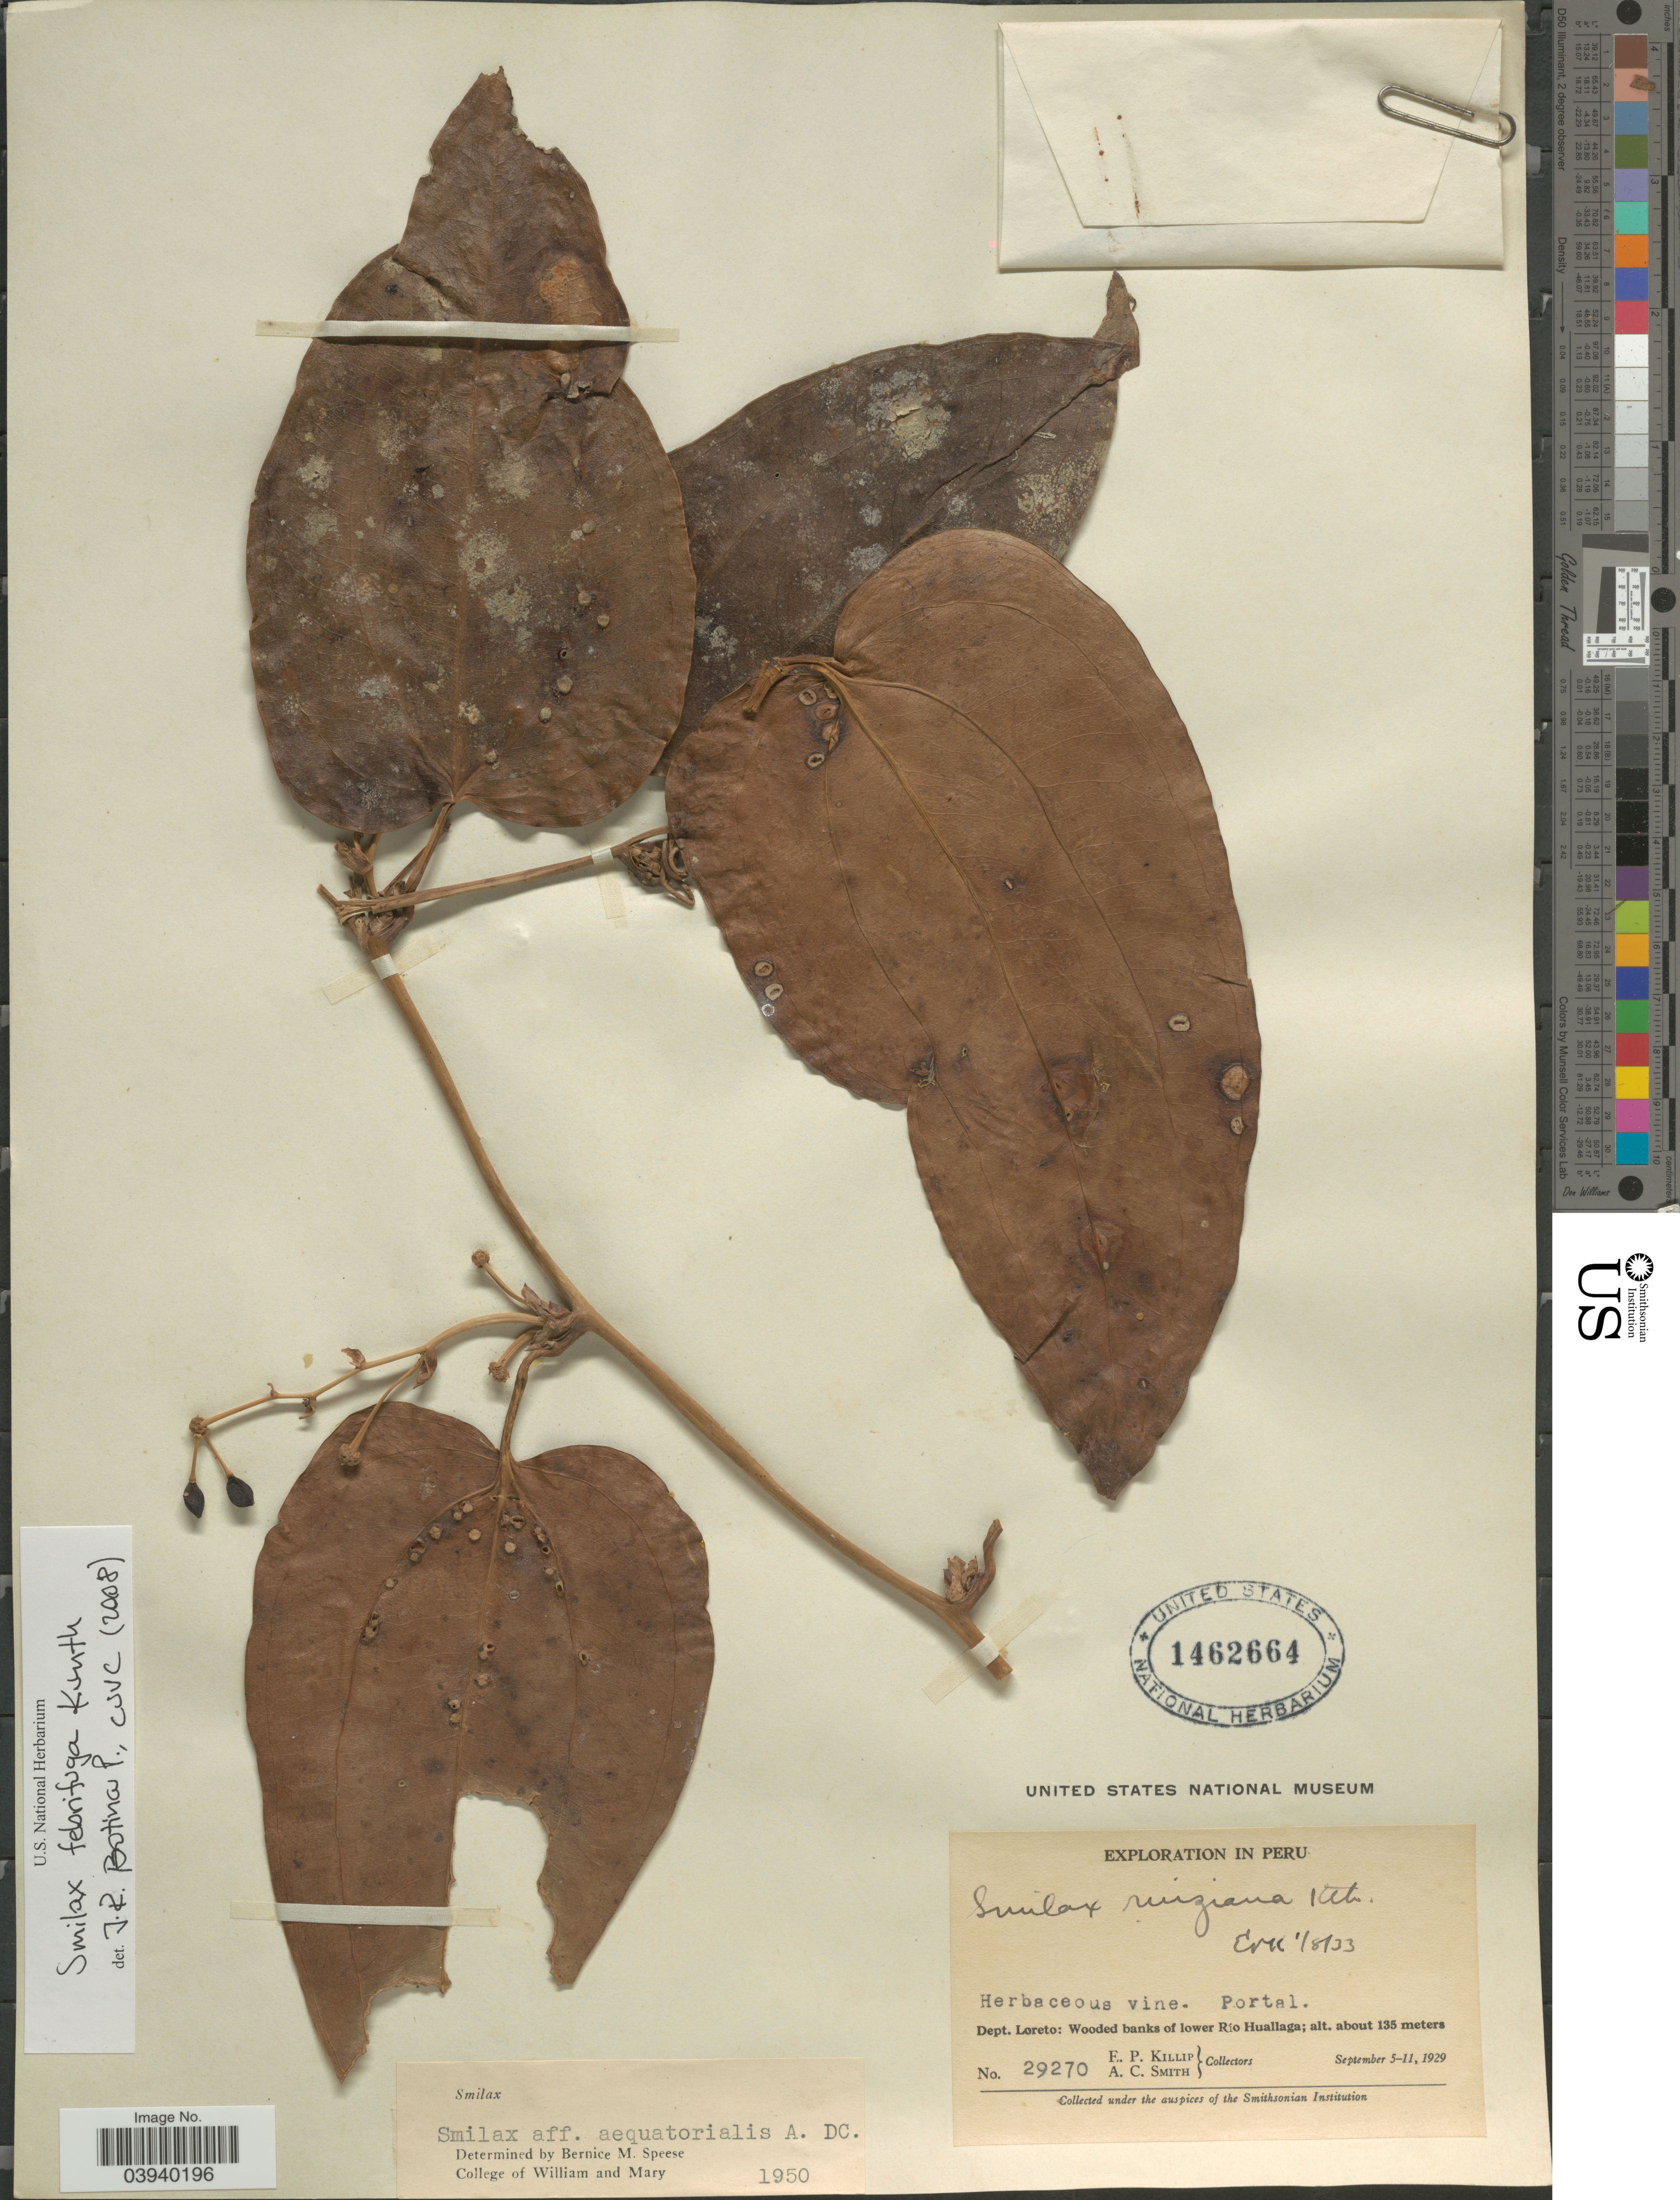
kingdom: Plantae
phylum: Tracheophyta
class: Liliopsida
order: Liliales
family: Smilacaceae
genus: Smilax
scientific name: Smilax febrifuga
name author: Kunth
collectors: E. P. Killip & A. C. Smith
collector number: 29270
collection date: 1929-09-05/1929-09-11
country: Peru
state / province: Loreto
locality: Dept. Loreto: Wooded banks of lower Río Huallaga.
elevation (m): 135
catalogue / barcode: US 1462664